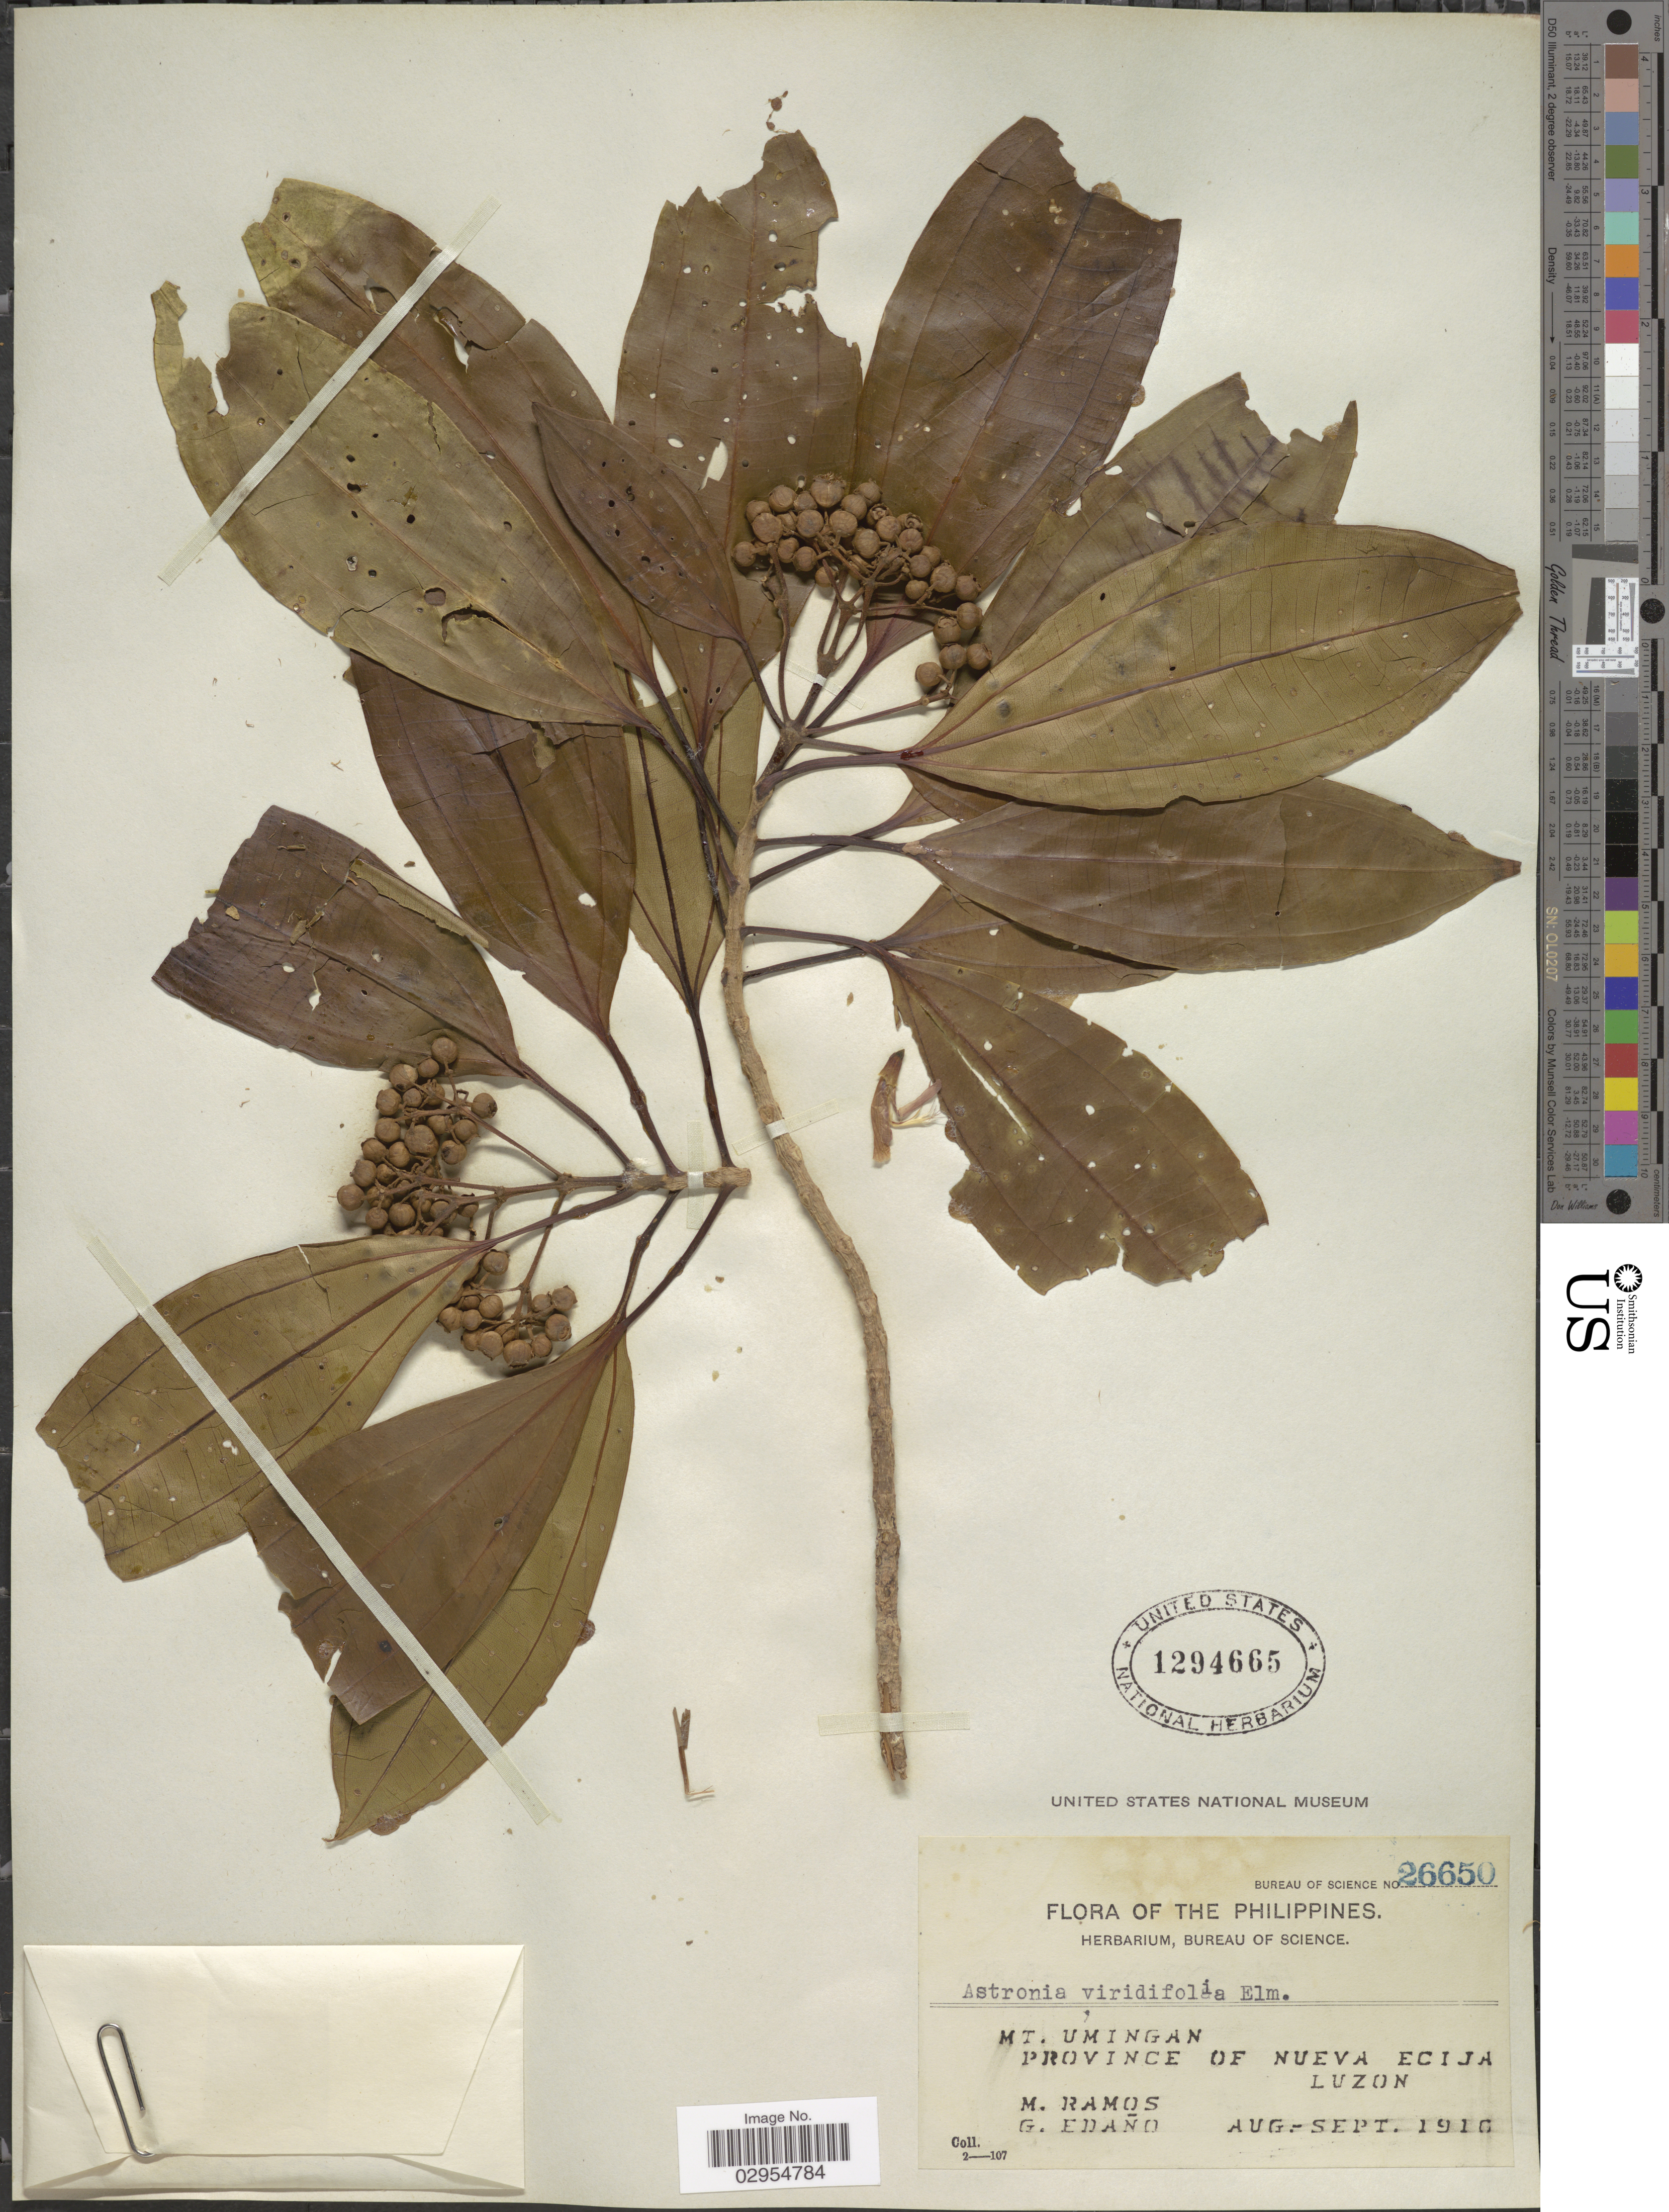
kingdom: Plantae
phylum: Tracheophyta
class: Magnoliopsida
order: Myrtales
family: Melastomataceae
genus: Astronia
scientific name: Astronia viridifolia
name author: Elmer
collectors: M. Ramos & G. Edaño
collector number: Bureau of Science 26650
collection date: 1916-08/1916-09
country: Philippines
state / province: Central Luzon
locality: Mt. Umingan, Province of Nueva Ecija, Luzon.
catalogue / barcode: US 1294665